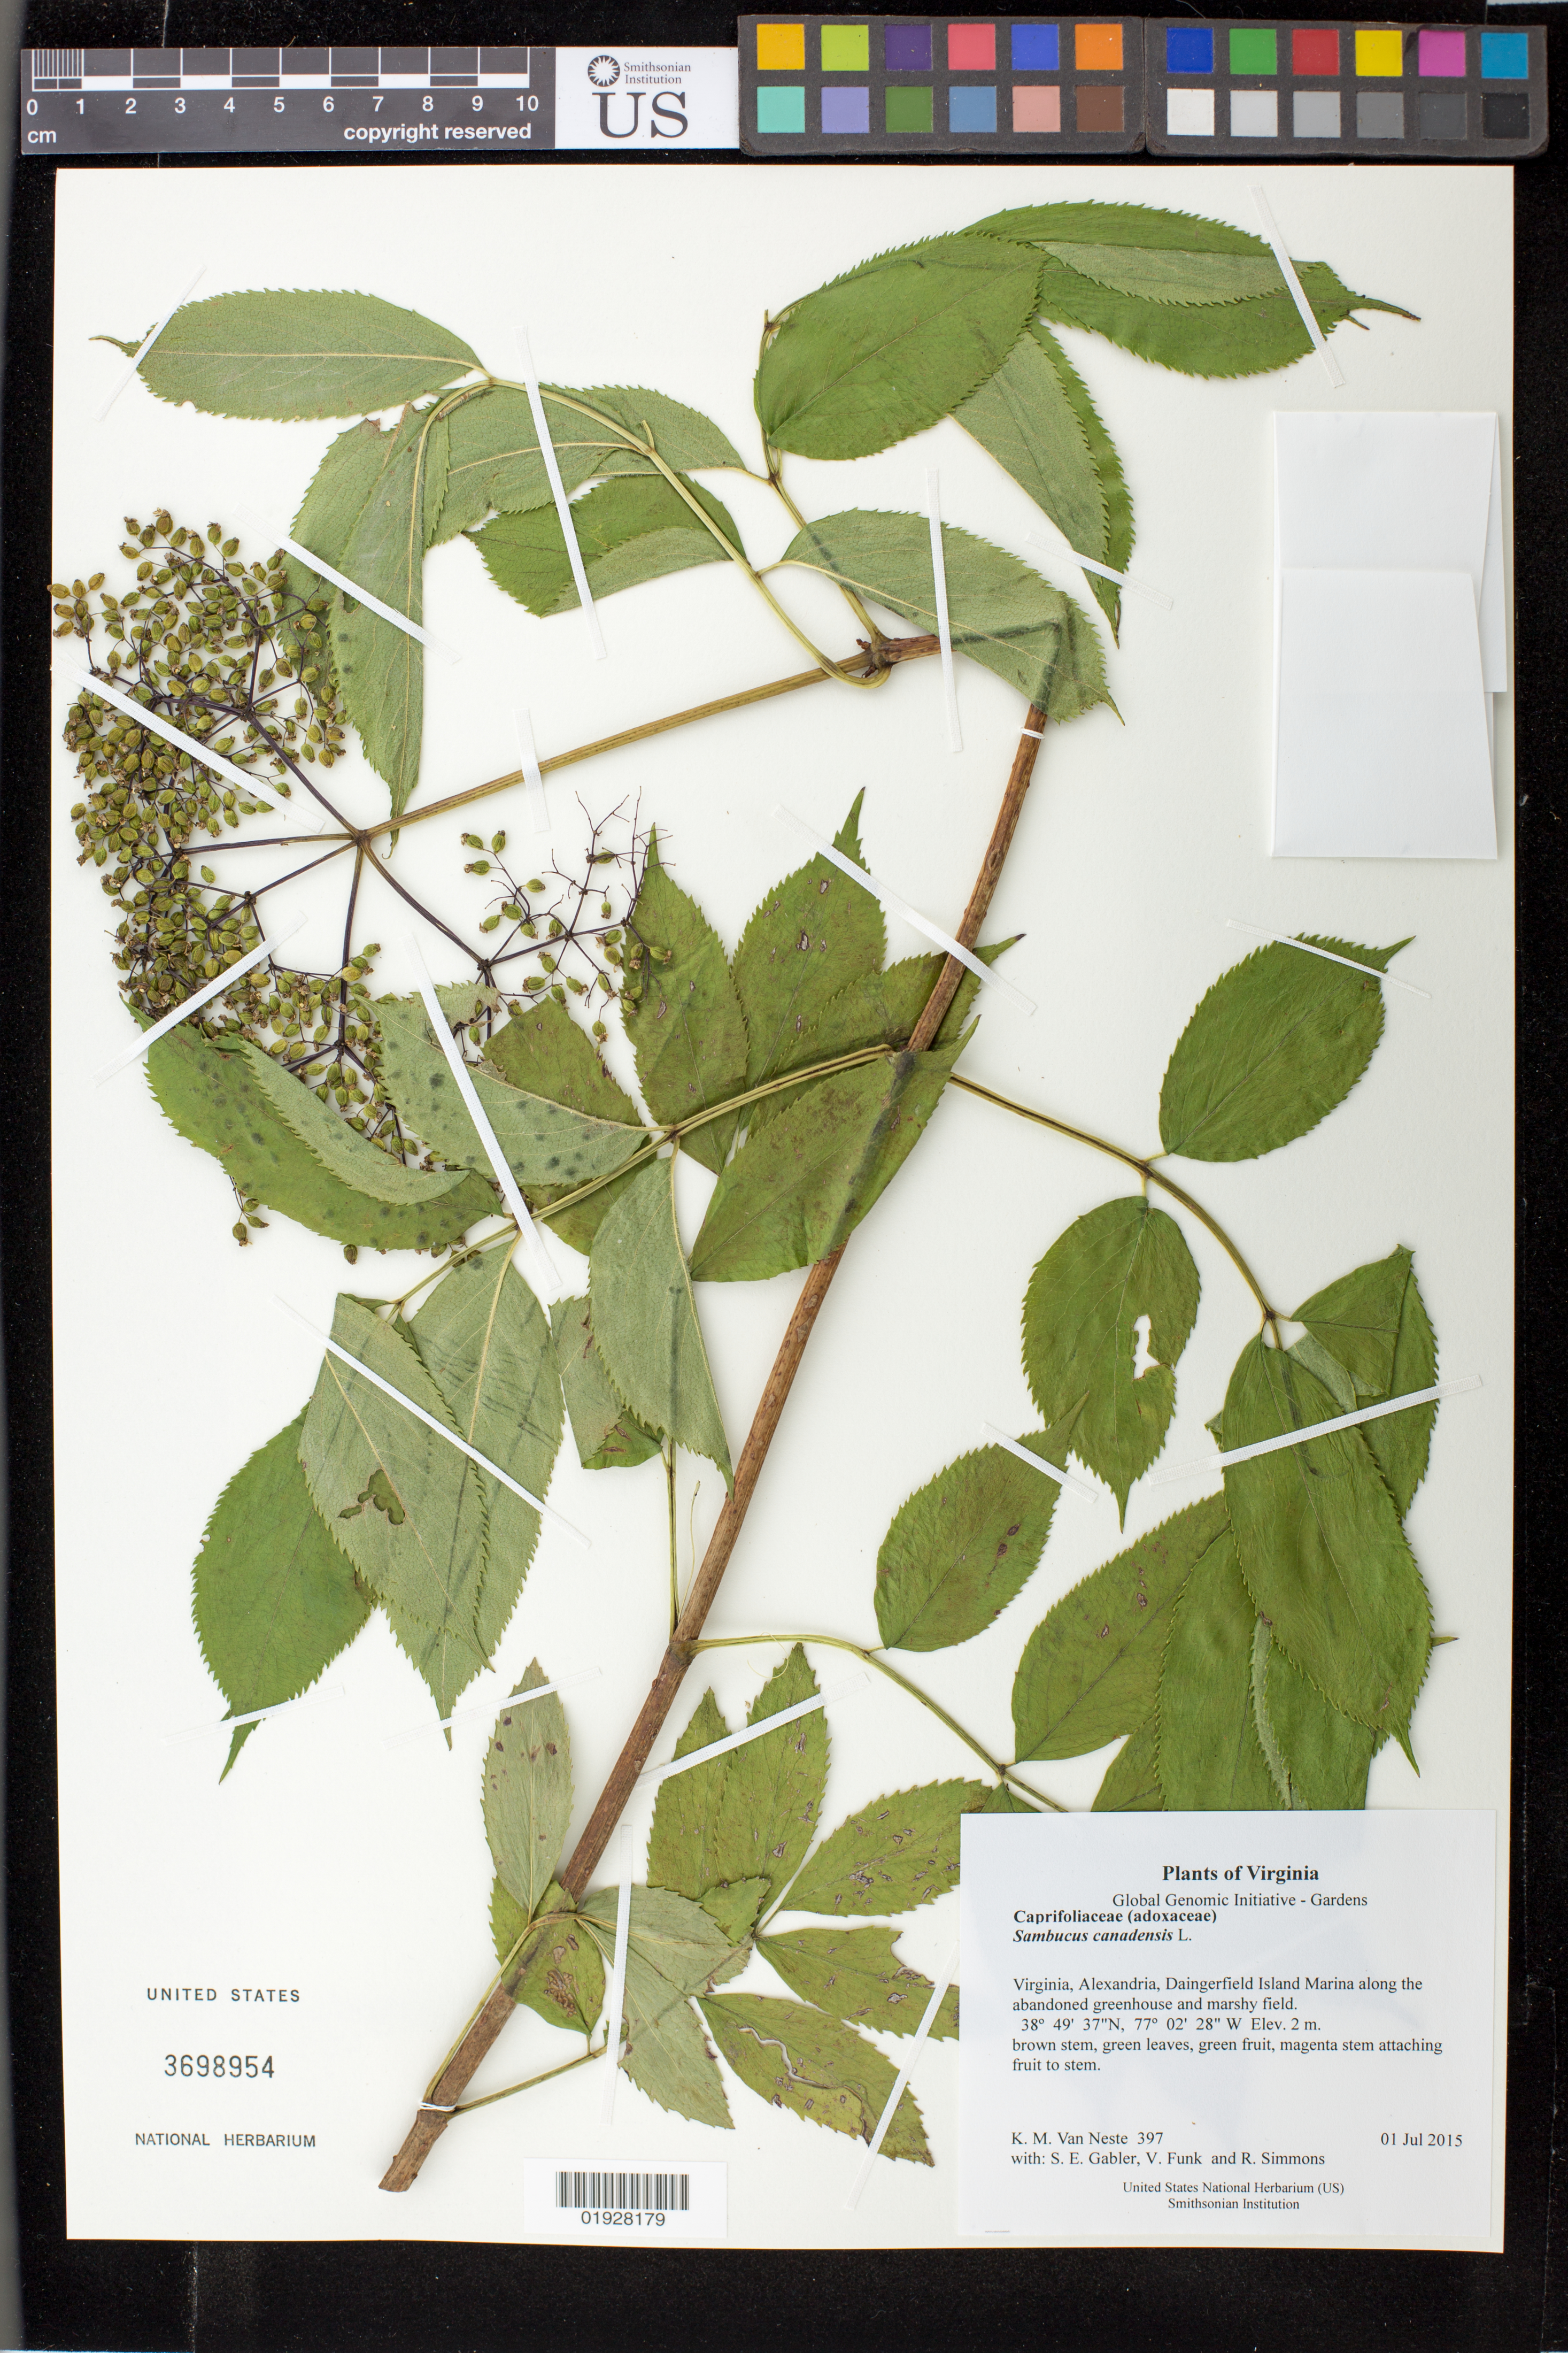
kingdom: Plantae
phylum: Tracheophyta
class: Magnoliopsida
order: Dipsacales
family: Viburnaceae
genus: Sambucus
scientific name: Sambucus canadensis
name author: L.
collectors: K. M. Van Neste, S. E. Gabler, V. Funk & R. Simmons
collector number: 397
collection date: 2015-07-01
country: United States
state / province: Virginia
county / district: City of Alexandria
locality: Daingerfield Island Marina along the abandoned greenhouse and marshy field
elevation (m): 2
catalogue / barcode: US 3698954